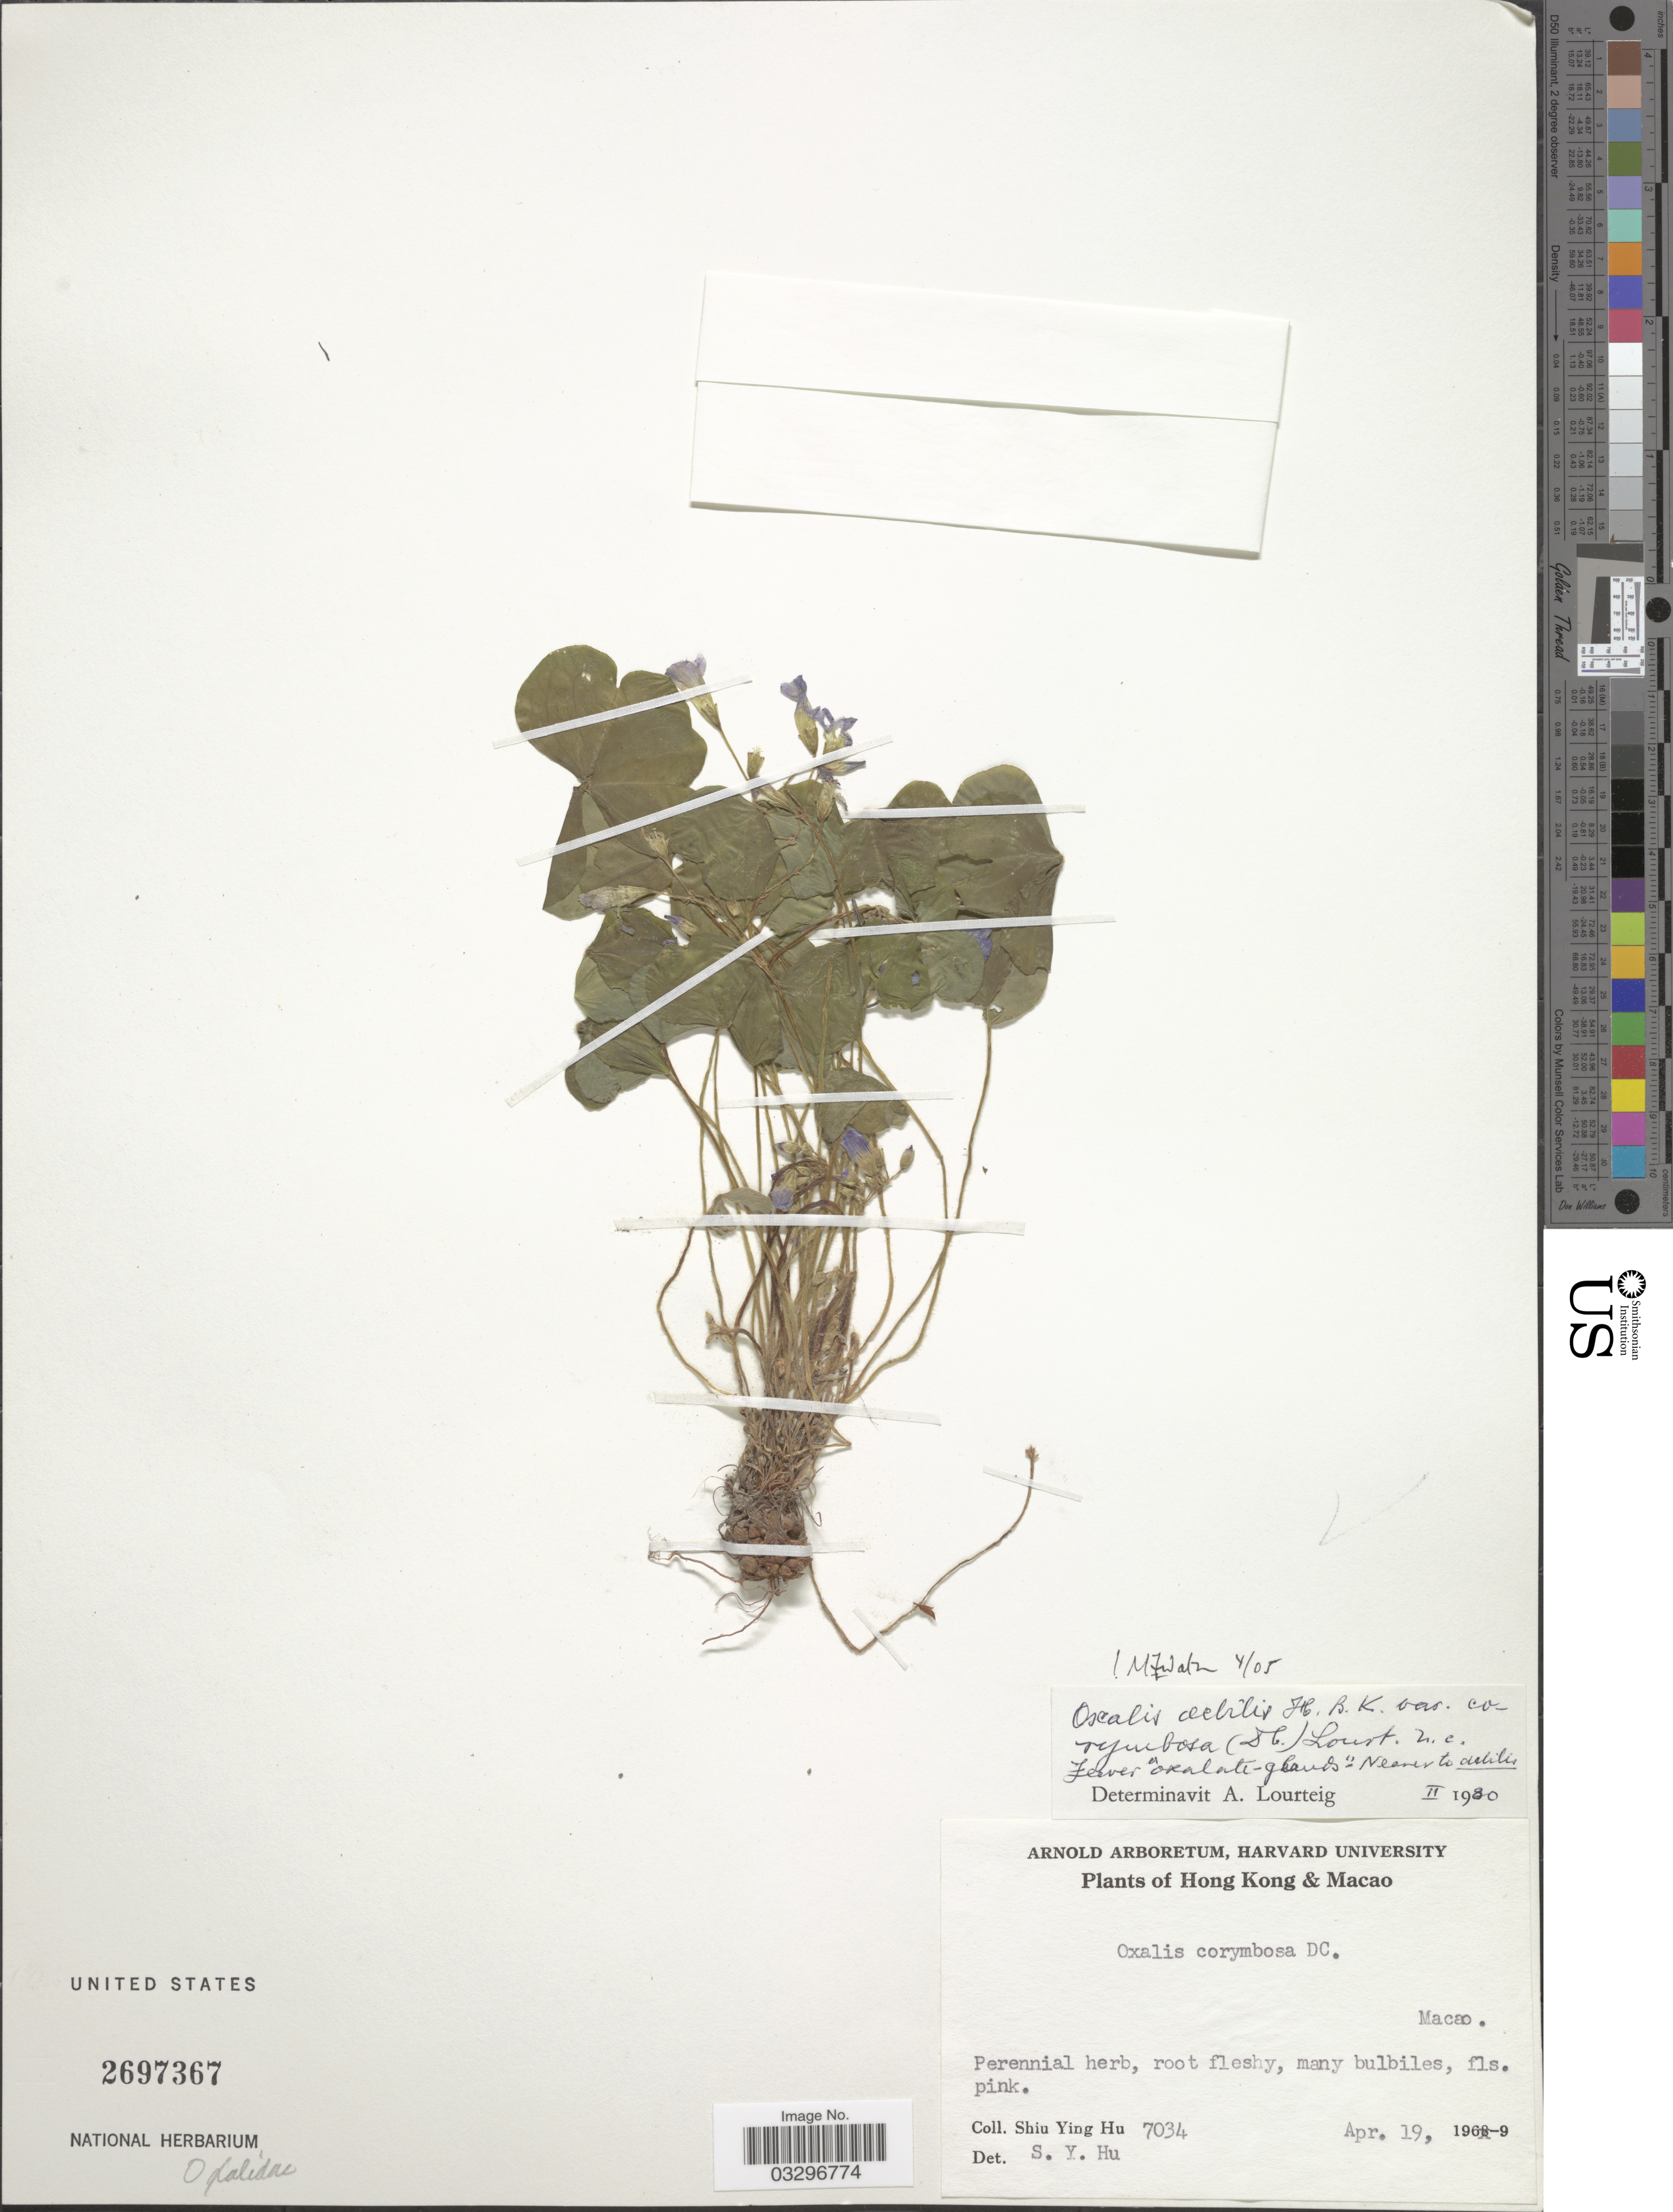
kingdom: Plantae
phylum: Tracheophyta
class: Magnoliopsida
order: Oxalidales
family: Oxalidaceae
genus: Oxalis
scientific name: Oxalis debilis var. corymbosa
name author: (DC.) Lourteig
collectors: S. Y. Hu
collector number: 7034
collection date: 1969-04-19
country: China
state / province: Hong Kong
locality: Macao.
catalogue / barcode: US 2697367